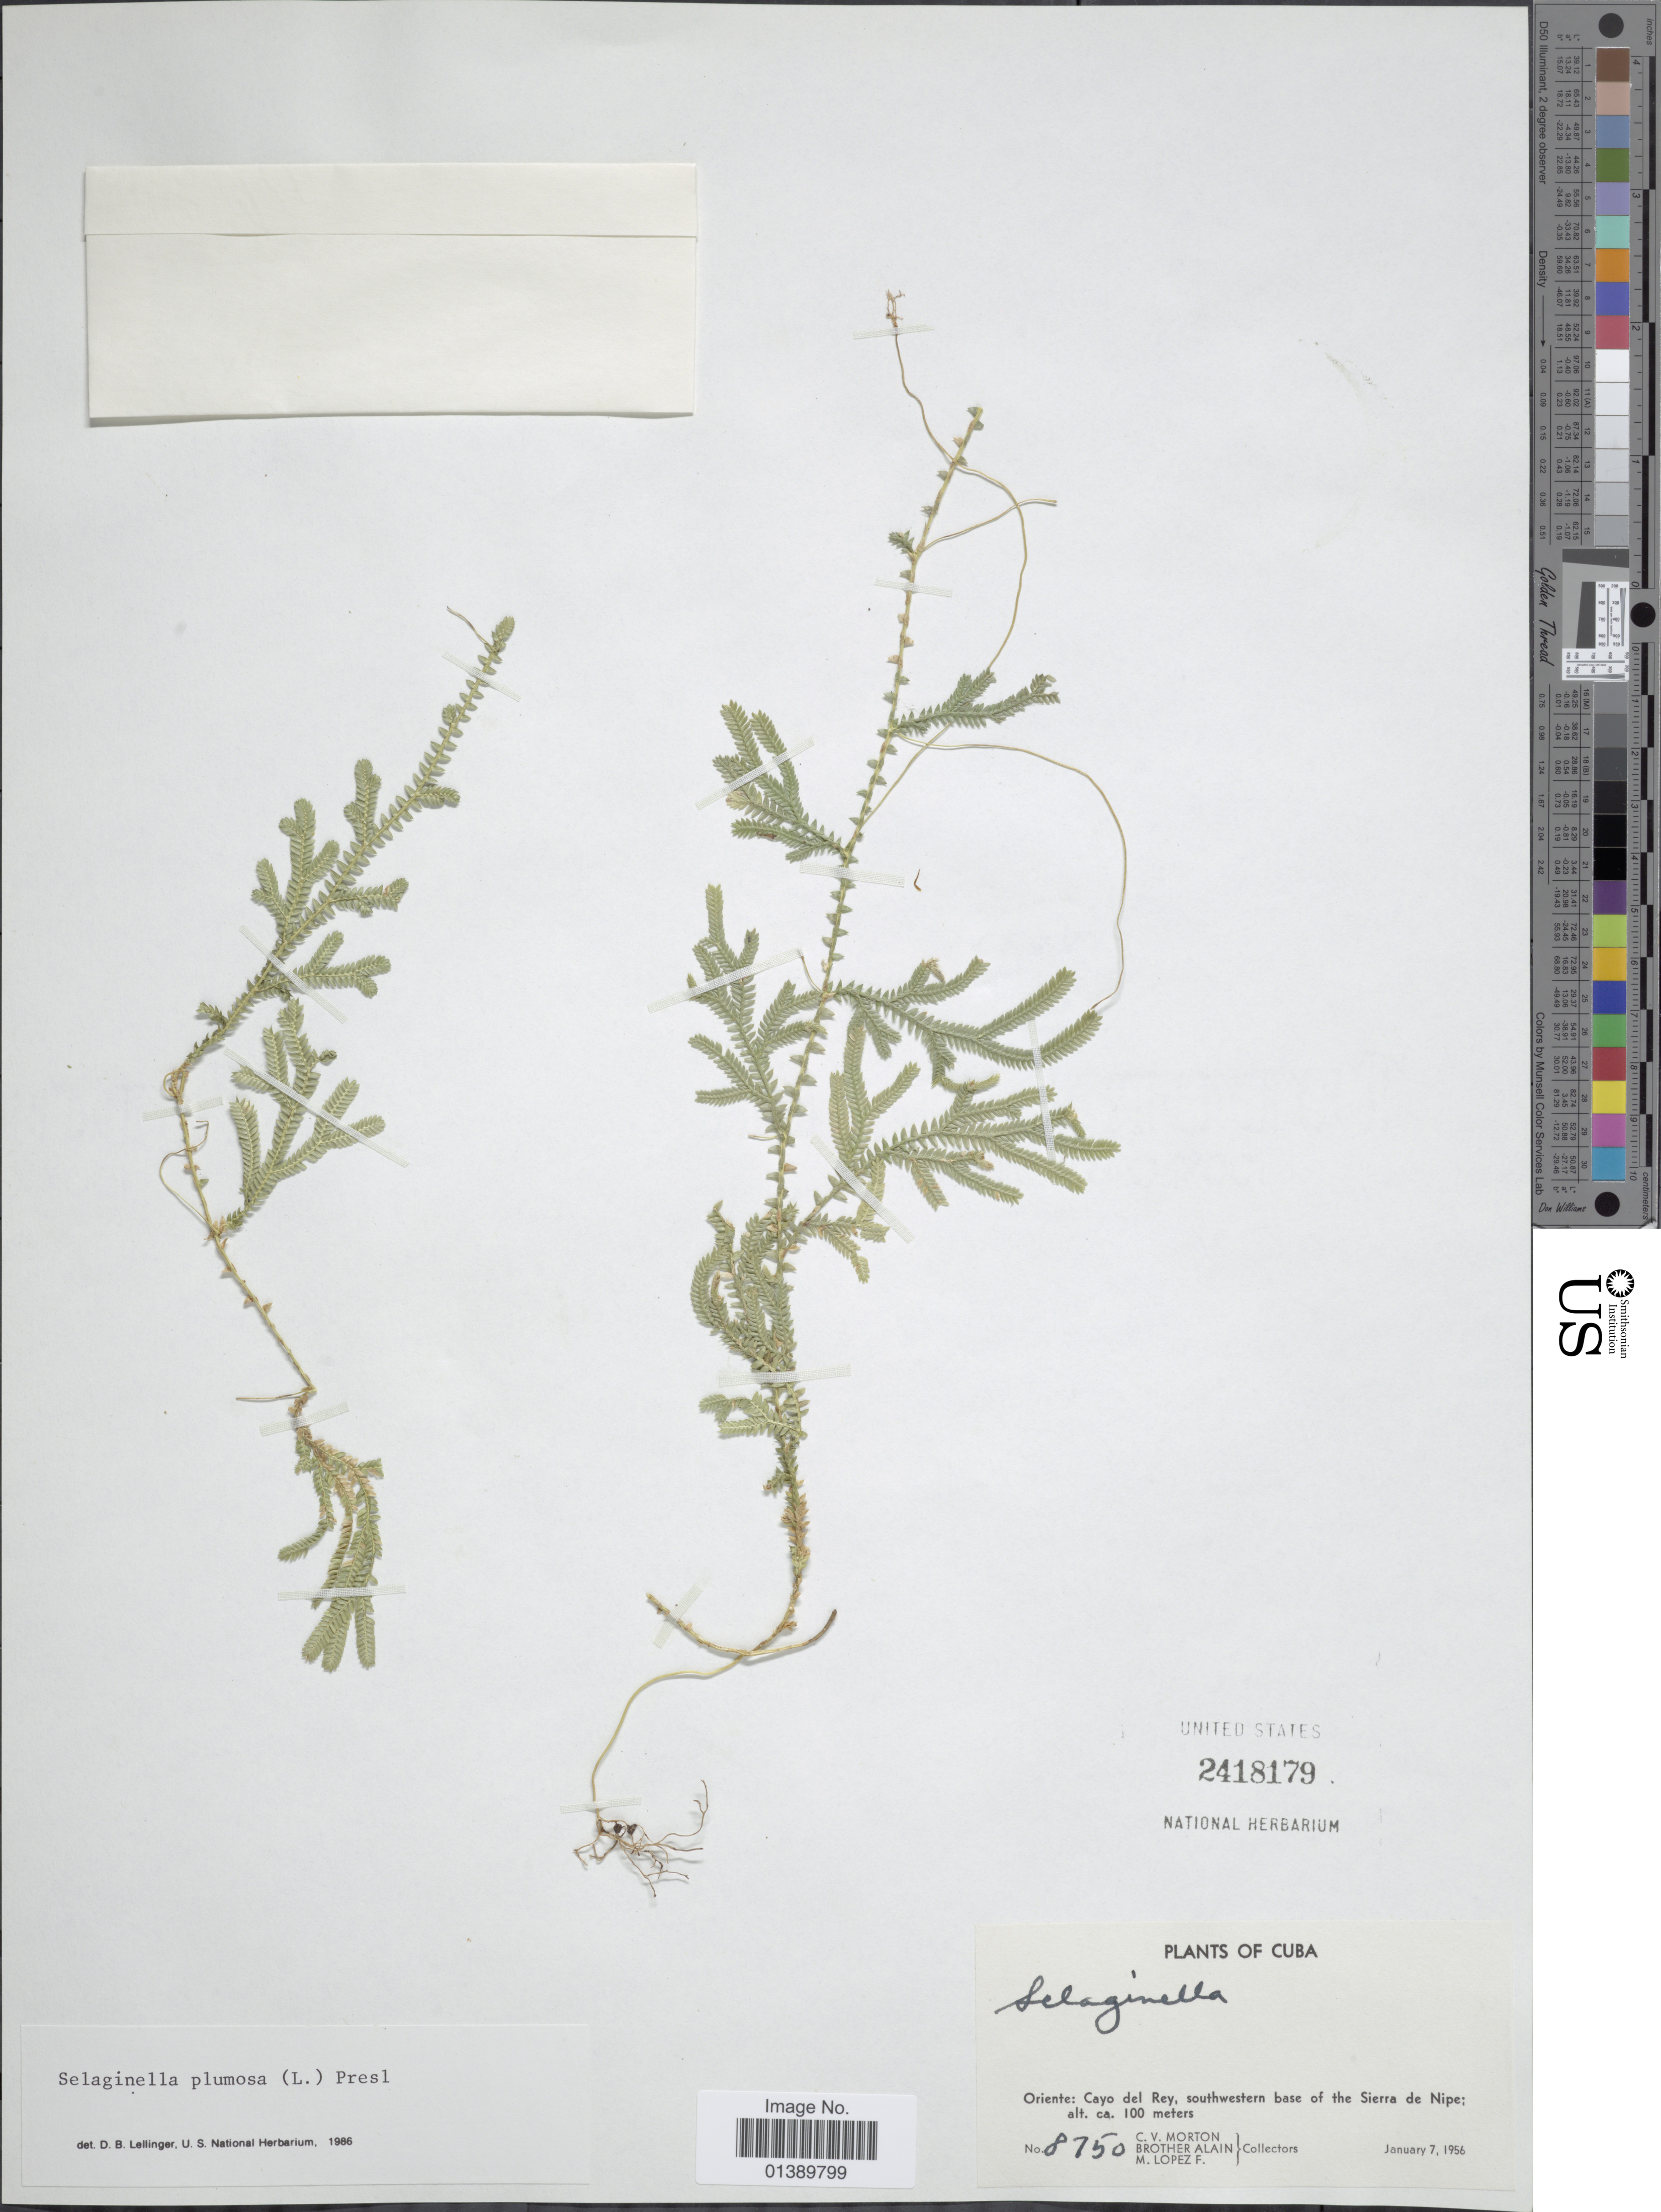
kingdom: Plantae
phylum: Tracheophyta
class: Lycopodiopsida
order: Selaginellales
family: Selaginellaceae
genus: Selaginella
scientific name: Selaginella plumosa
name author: (L.) C. Presl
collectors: C. V. Morton, A. H. Liogier & F. Long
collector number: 8750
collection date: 1956-01-07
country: Cuba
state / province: Oriente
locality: Cayo del Rey, southwestern base of the Sierra de Nipe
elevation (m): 100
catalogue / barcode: US 2418179